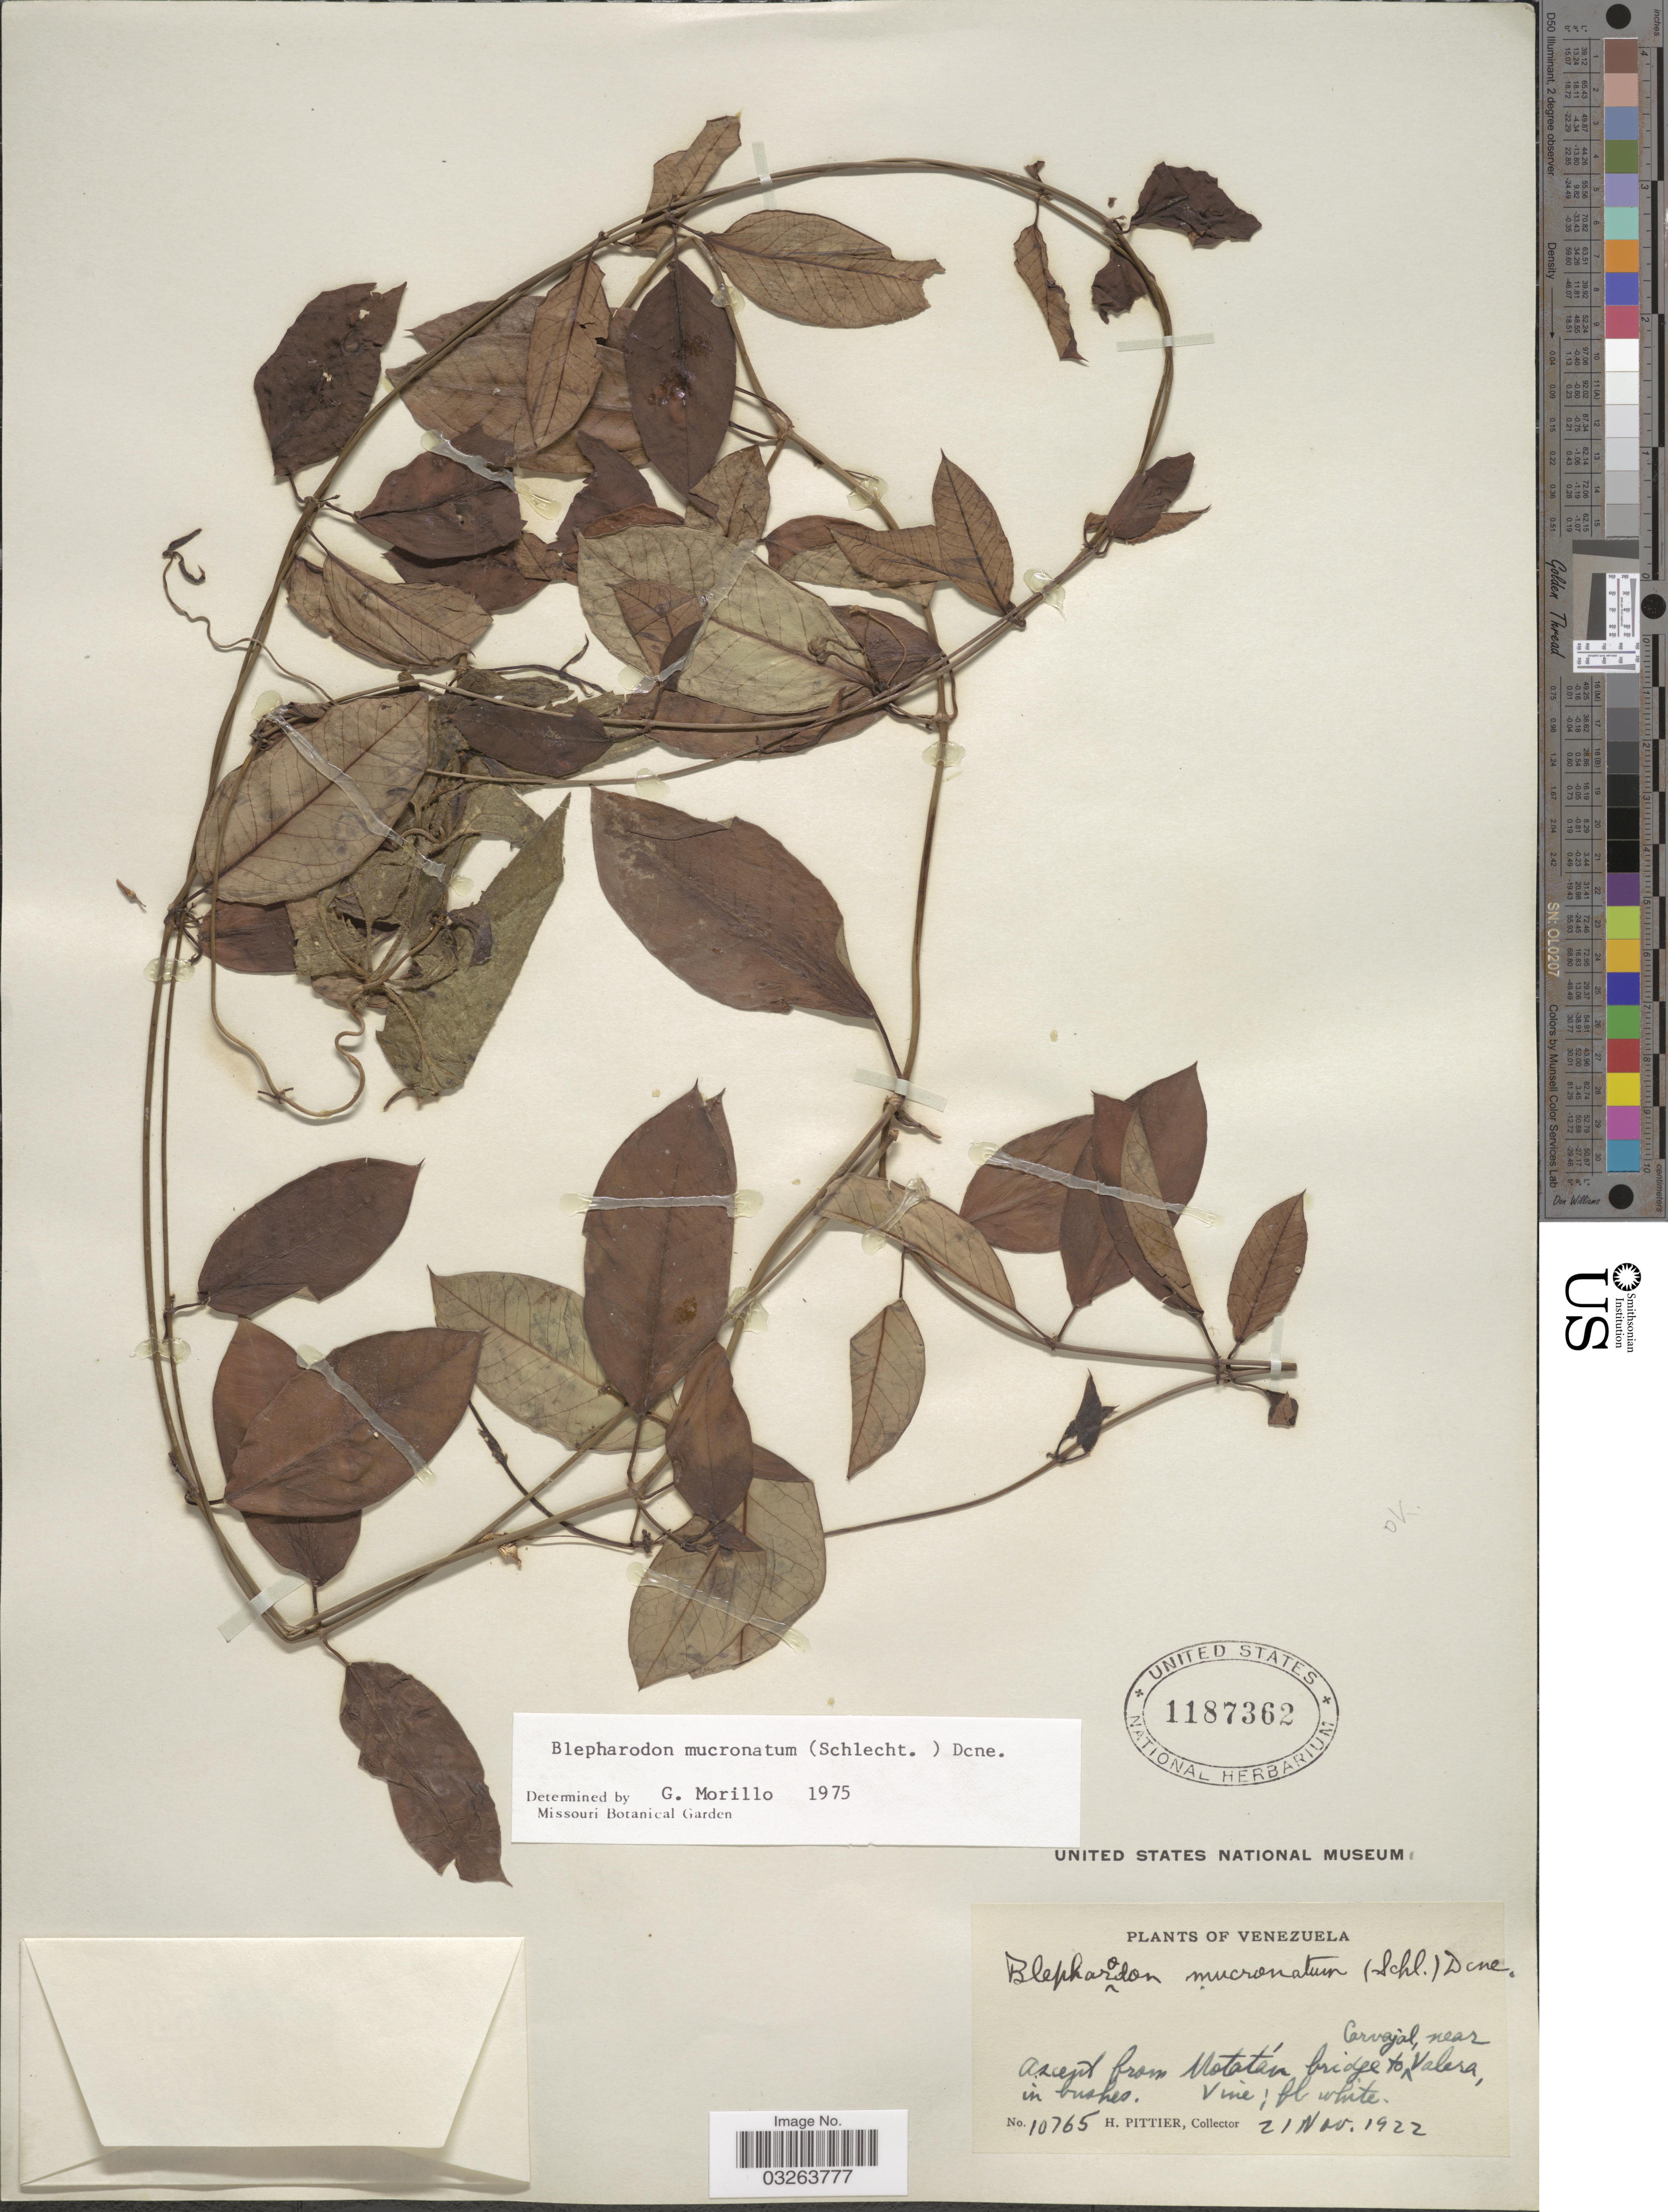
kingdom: Plantae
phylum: Tracheophyta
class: Magnoliopsida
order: Gentianales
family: Apocynaceae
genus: Blepharodon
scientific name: Blepharodon mucronatum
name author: (Schltdl.) Decne.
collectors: H. F. Pittier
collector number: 10765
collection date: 1922-11-21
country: Venezuela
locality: Ascent from Motatán bridge to Carvajal, near Valera.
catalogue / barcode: US 1187362